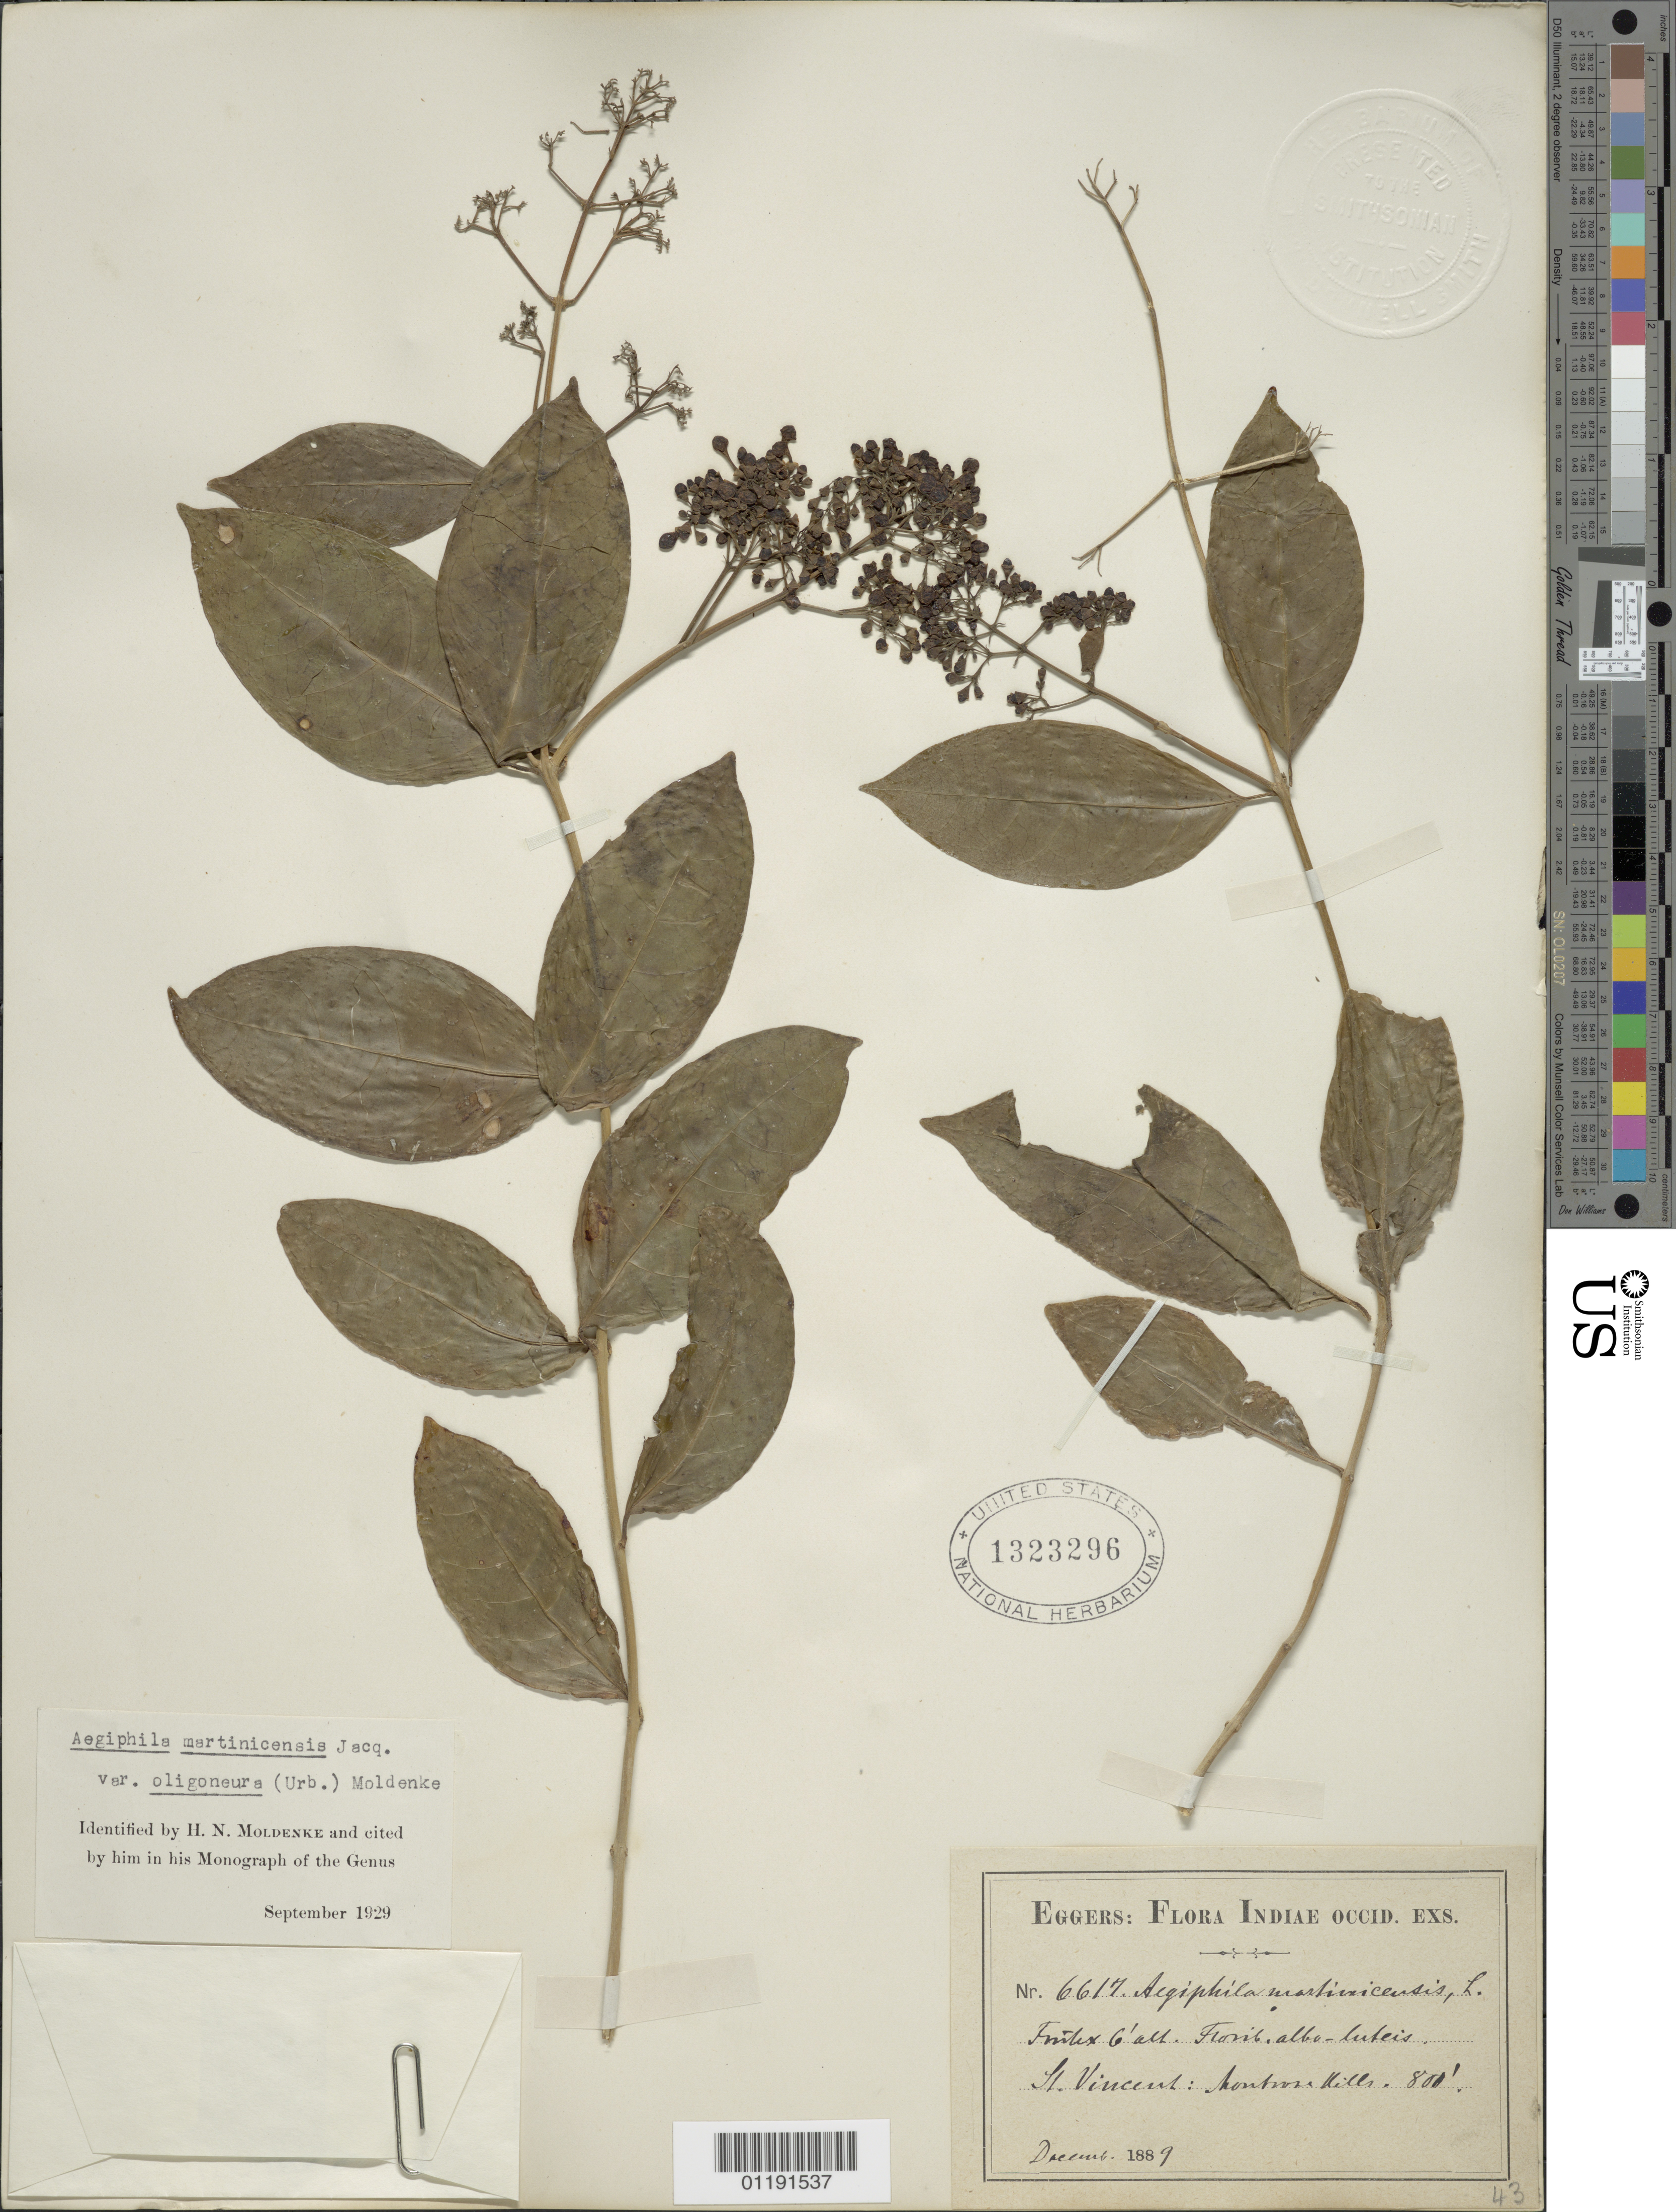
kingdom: Plantae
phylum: Tracheophyta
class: Magnoliopsida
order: Lamiales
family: Lamiaceae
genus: Aegiphila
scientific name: Aegiphila martinicensis var. oligoneura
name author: (Urb.) Moldenke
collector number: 6617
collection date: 1889-12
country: St. Vincent - Grenadines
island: St. Vincent Island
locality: Montrose Hills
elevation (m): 244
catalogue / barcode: US 1323296